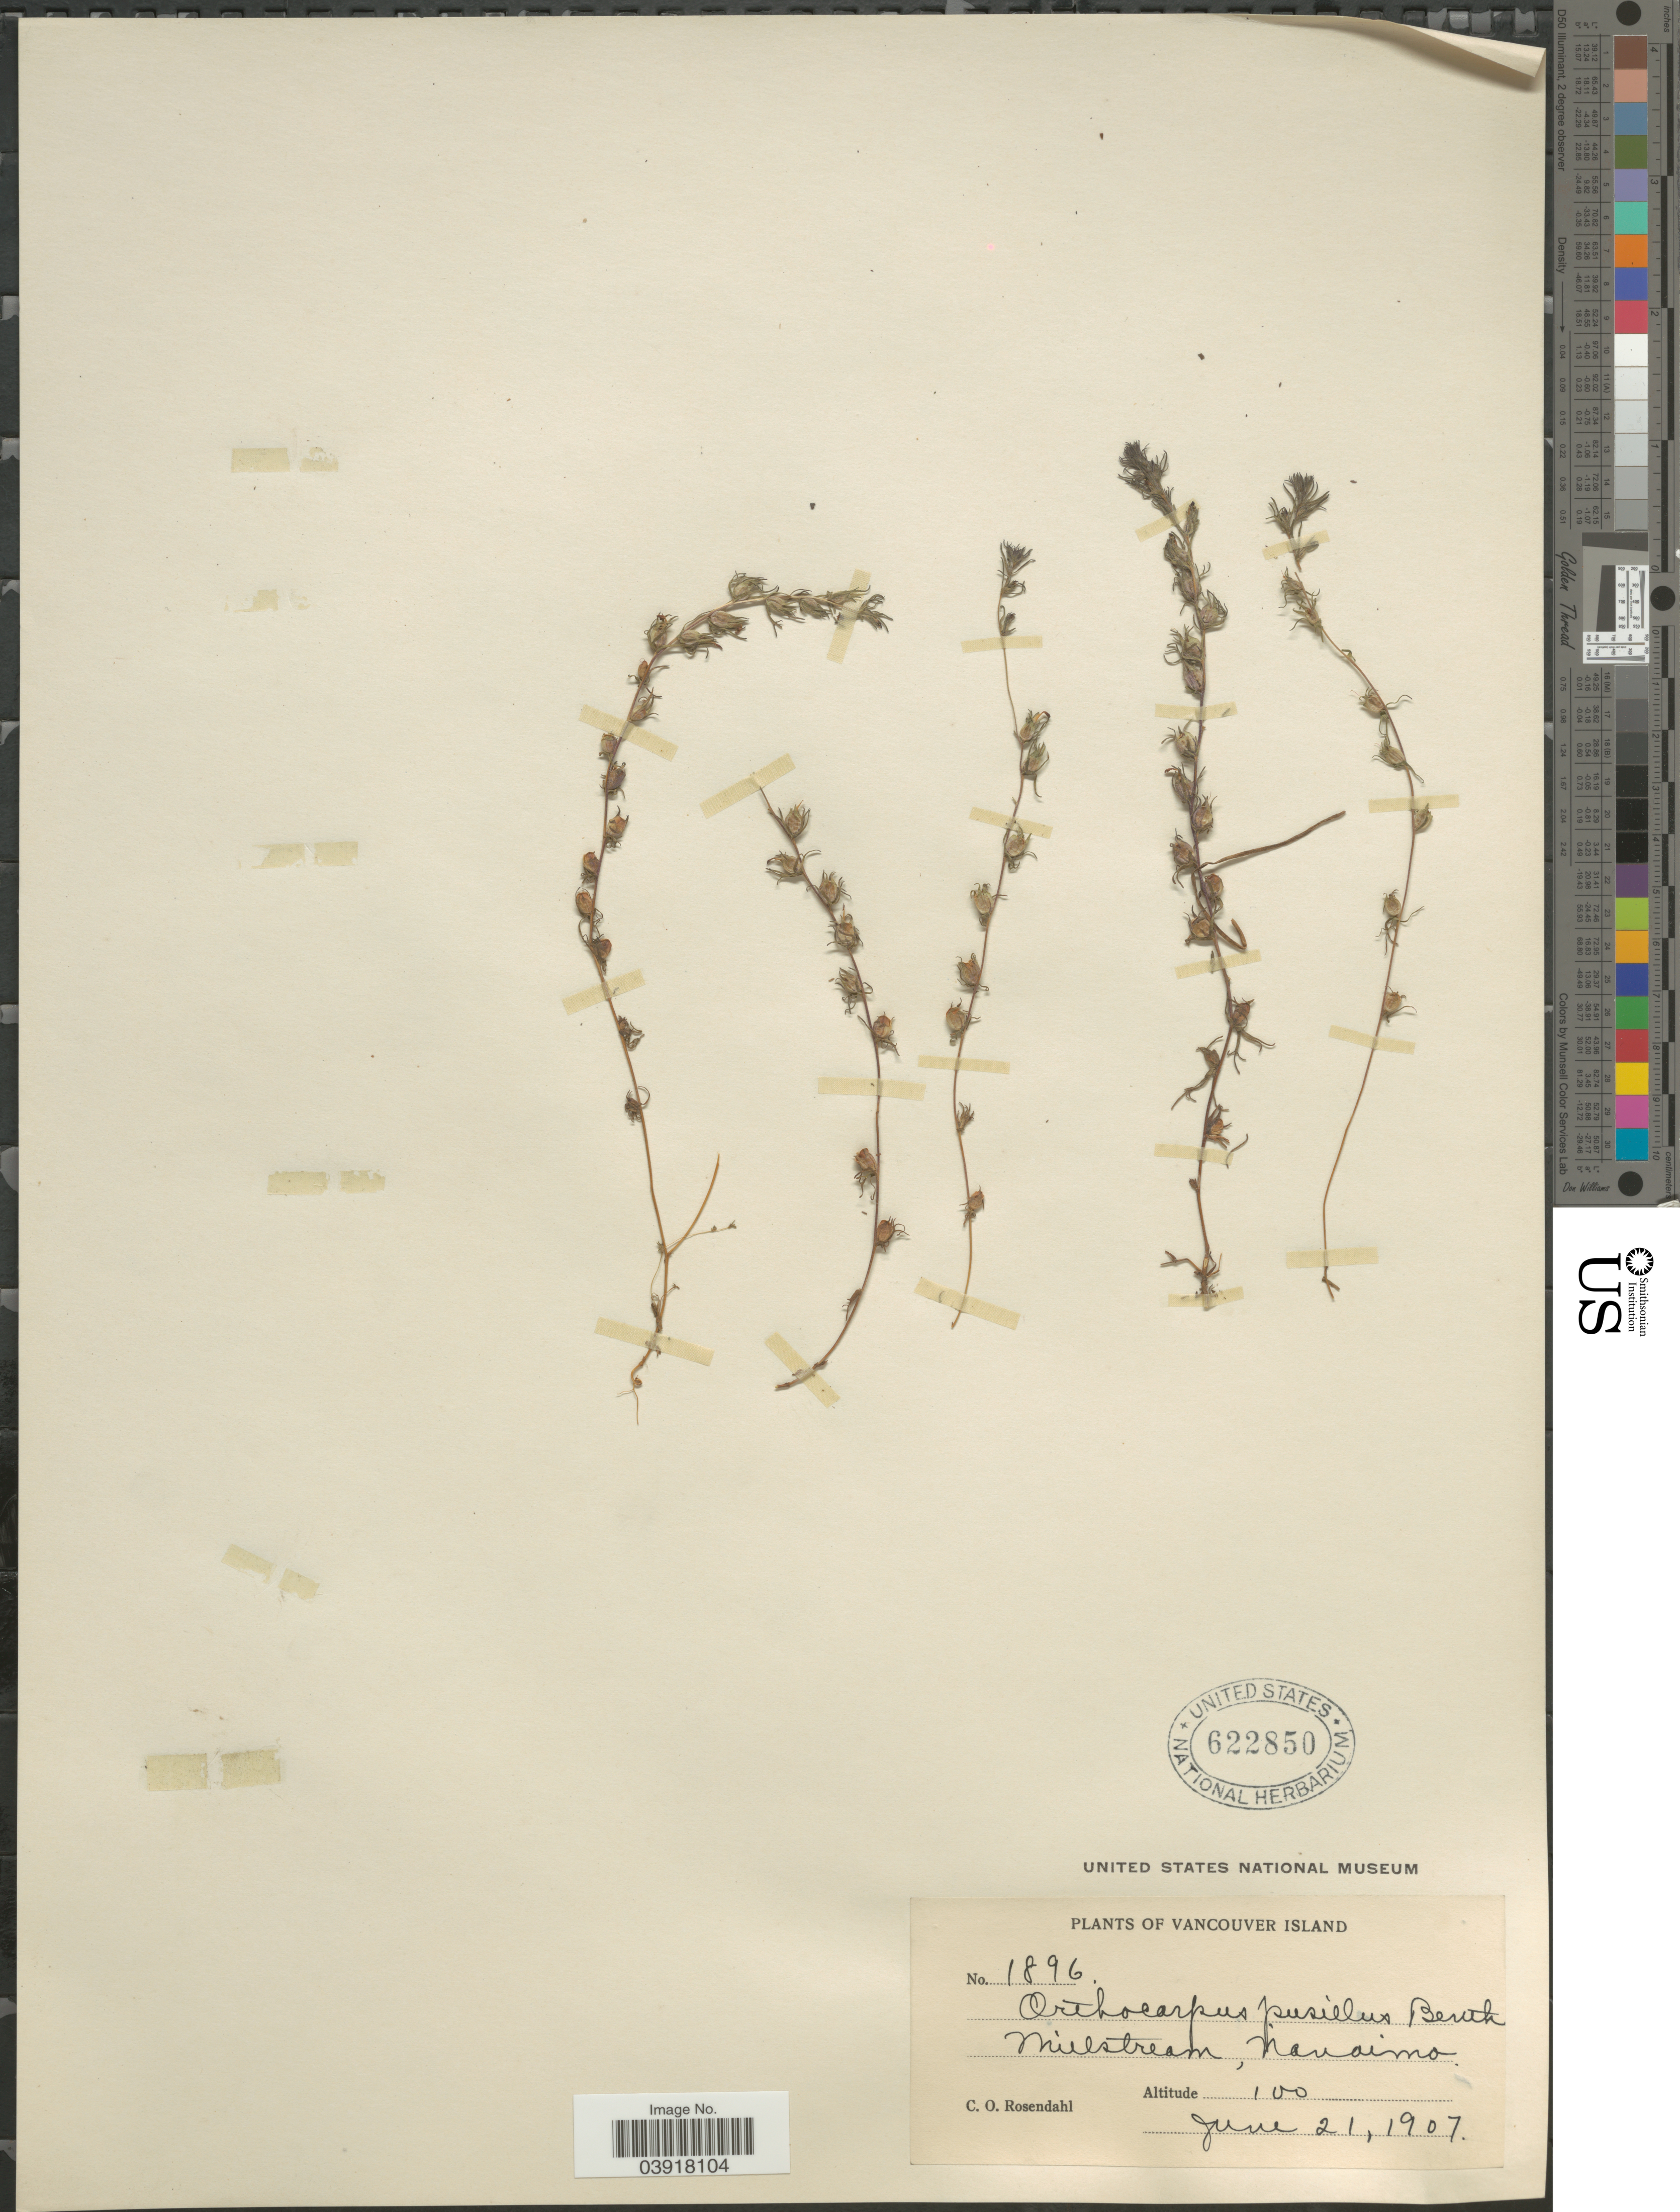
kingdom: Plantae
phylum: Tracheophyta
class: Magnoliopsida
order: Lamiales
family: Orobanchaceae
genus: Orthocarpus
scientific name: Orthocarpus pusillus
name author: Benth.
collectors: C. O. Rosendahl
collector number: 1896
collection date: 1907-06-21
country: Canada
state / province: British Columbia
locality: Vancouver Island. Millstream, Nanaimo.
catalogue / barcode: US 622850